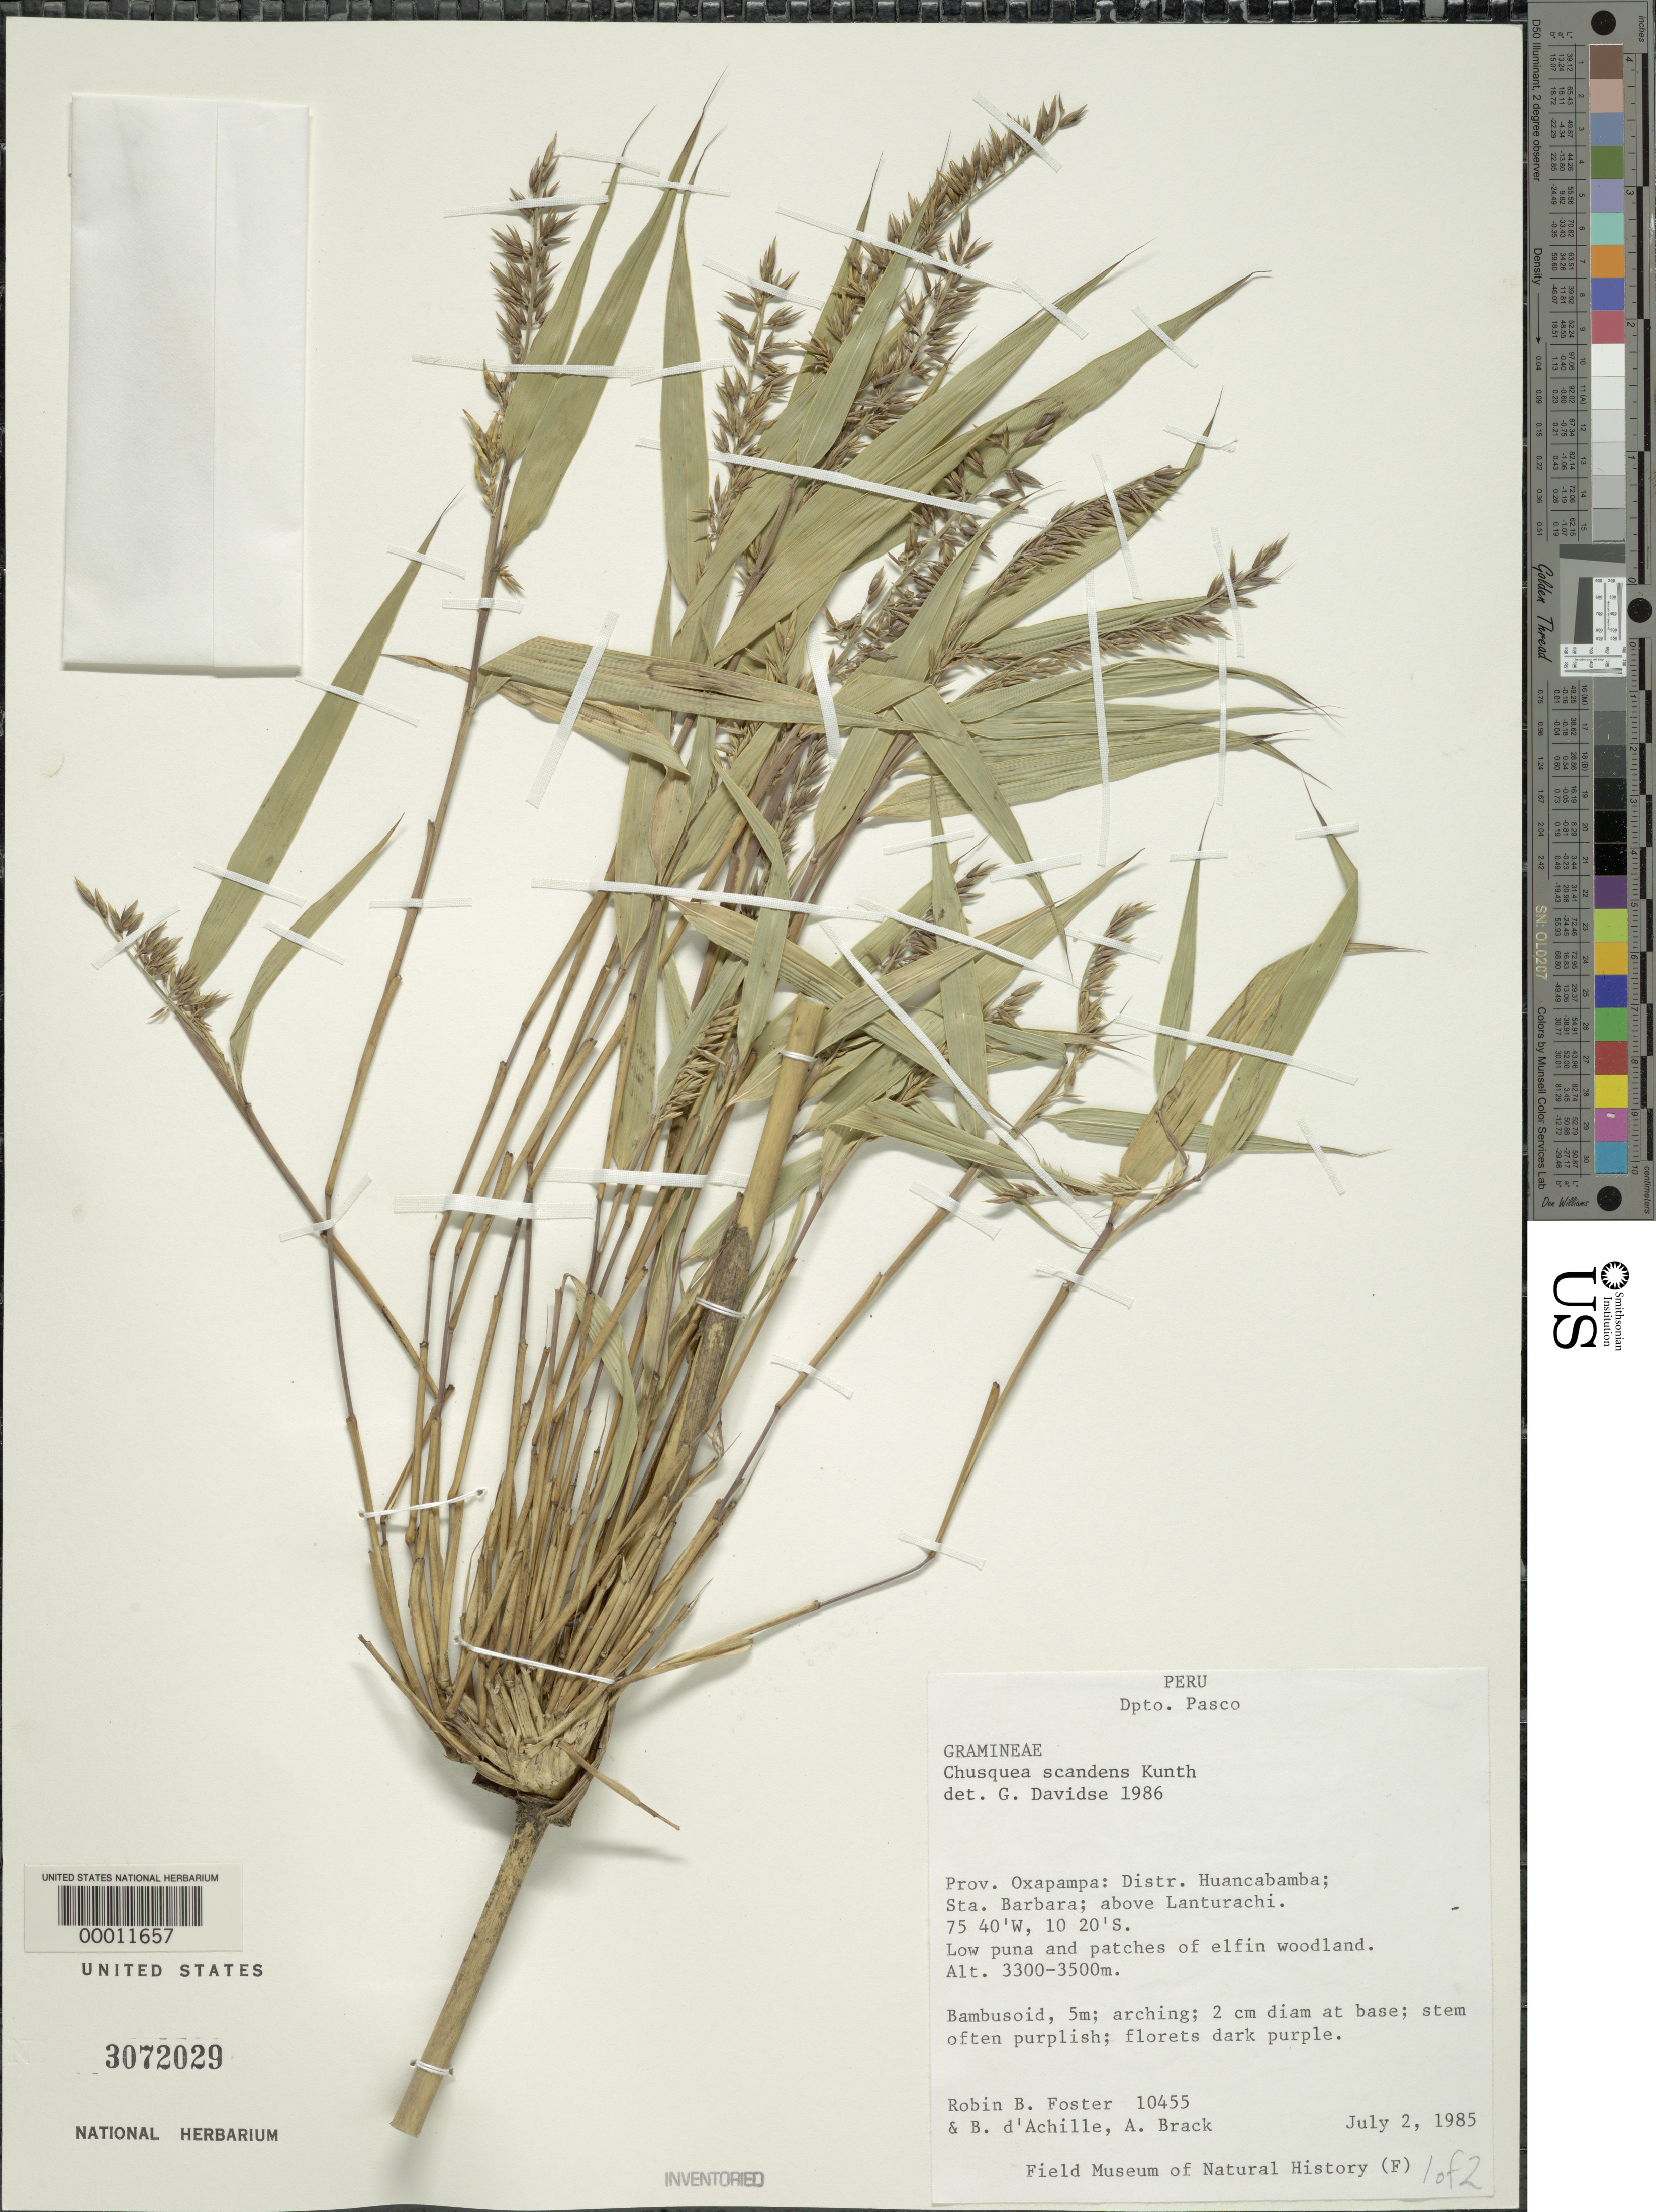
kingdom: Plantae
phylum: Tracheophyta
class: Liliopsida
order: Poales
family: Poaceae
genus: Chusquea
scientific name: Chusquea scandens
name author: Kunth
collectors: R. B. Foster, B. D'achille & A. Brack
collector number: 10455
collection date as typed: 02 Jul 1985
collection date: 1985-07-02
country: Peru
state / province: Pasco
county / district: Oxapampa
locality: Distr. Huancabamba, Sta. Barbara, Lanturachi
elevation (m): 3300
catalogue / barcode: US 3072029